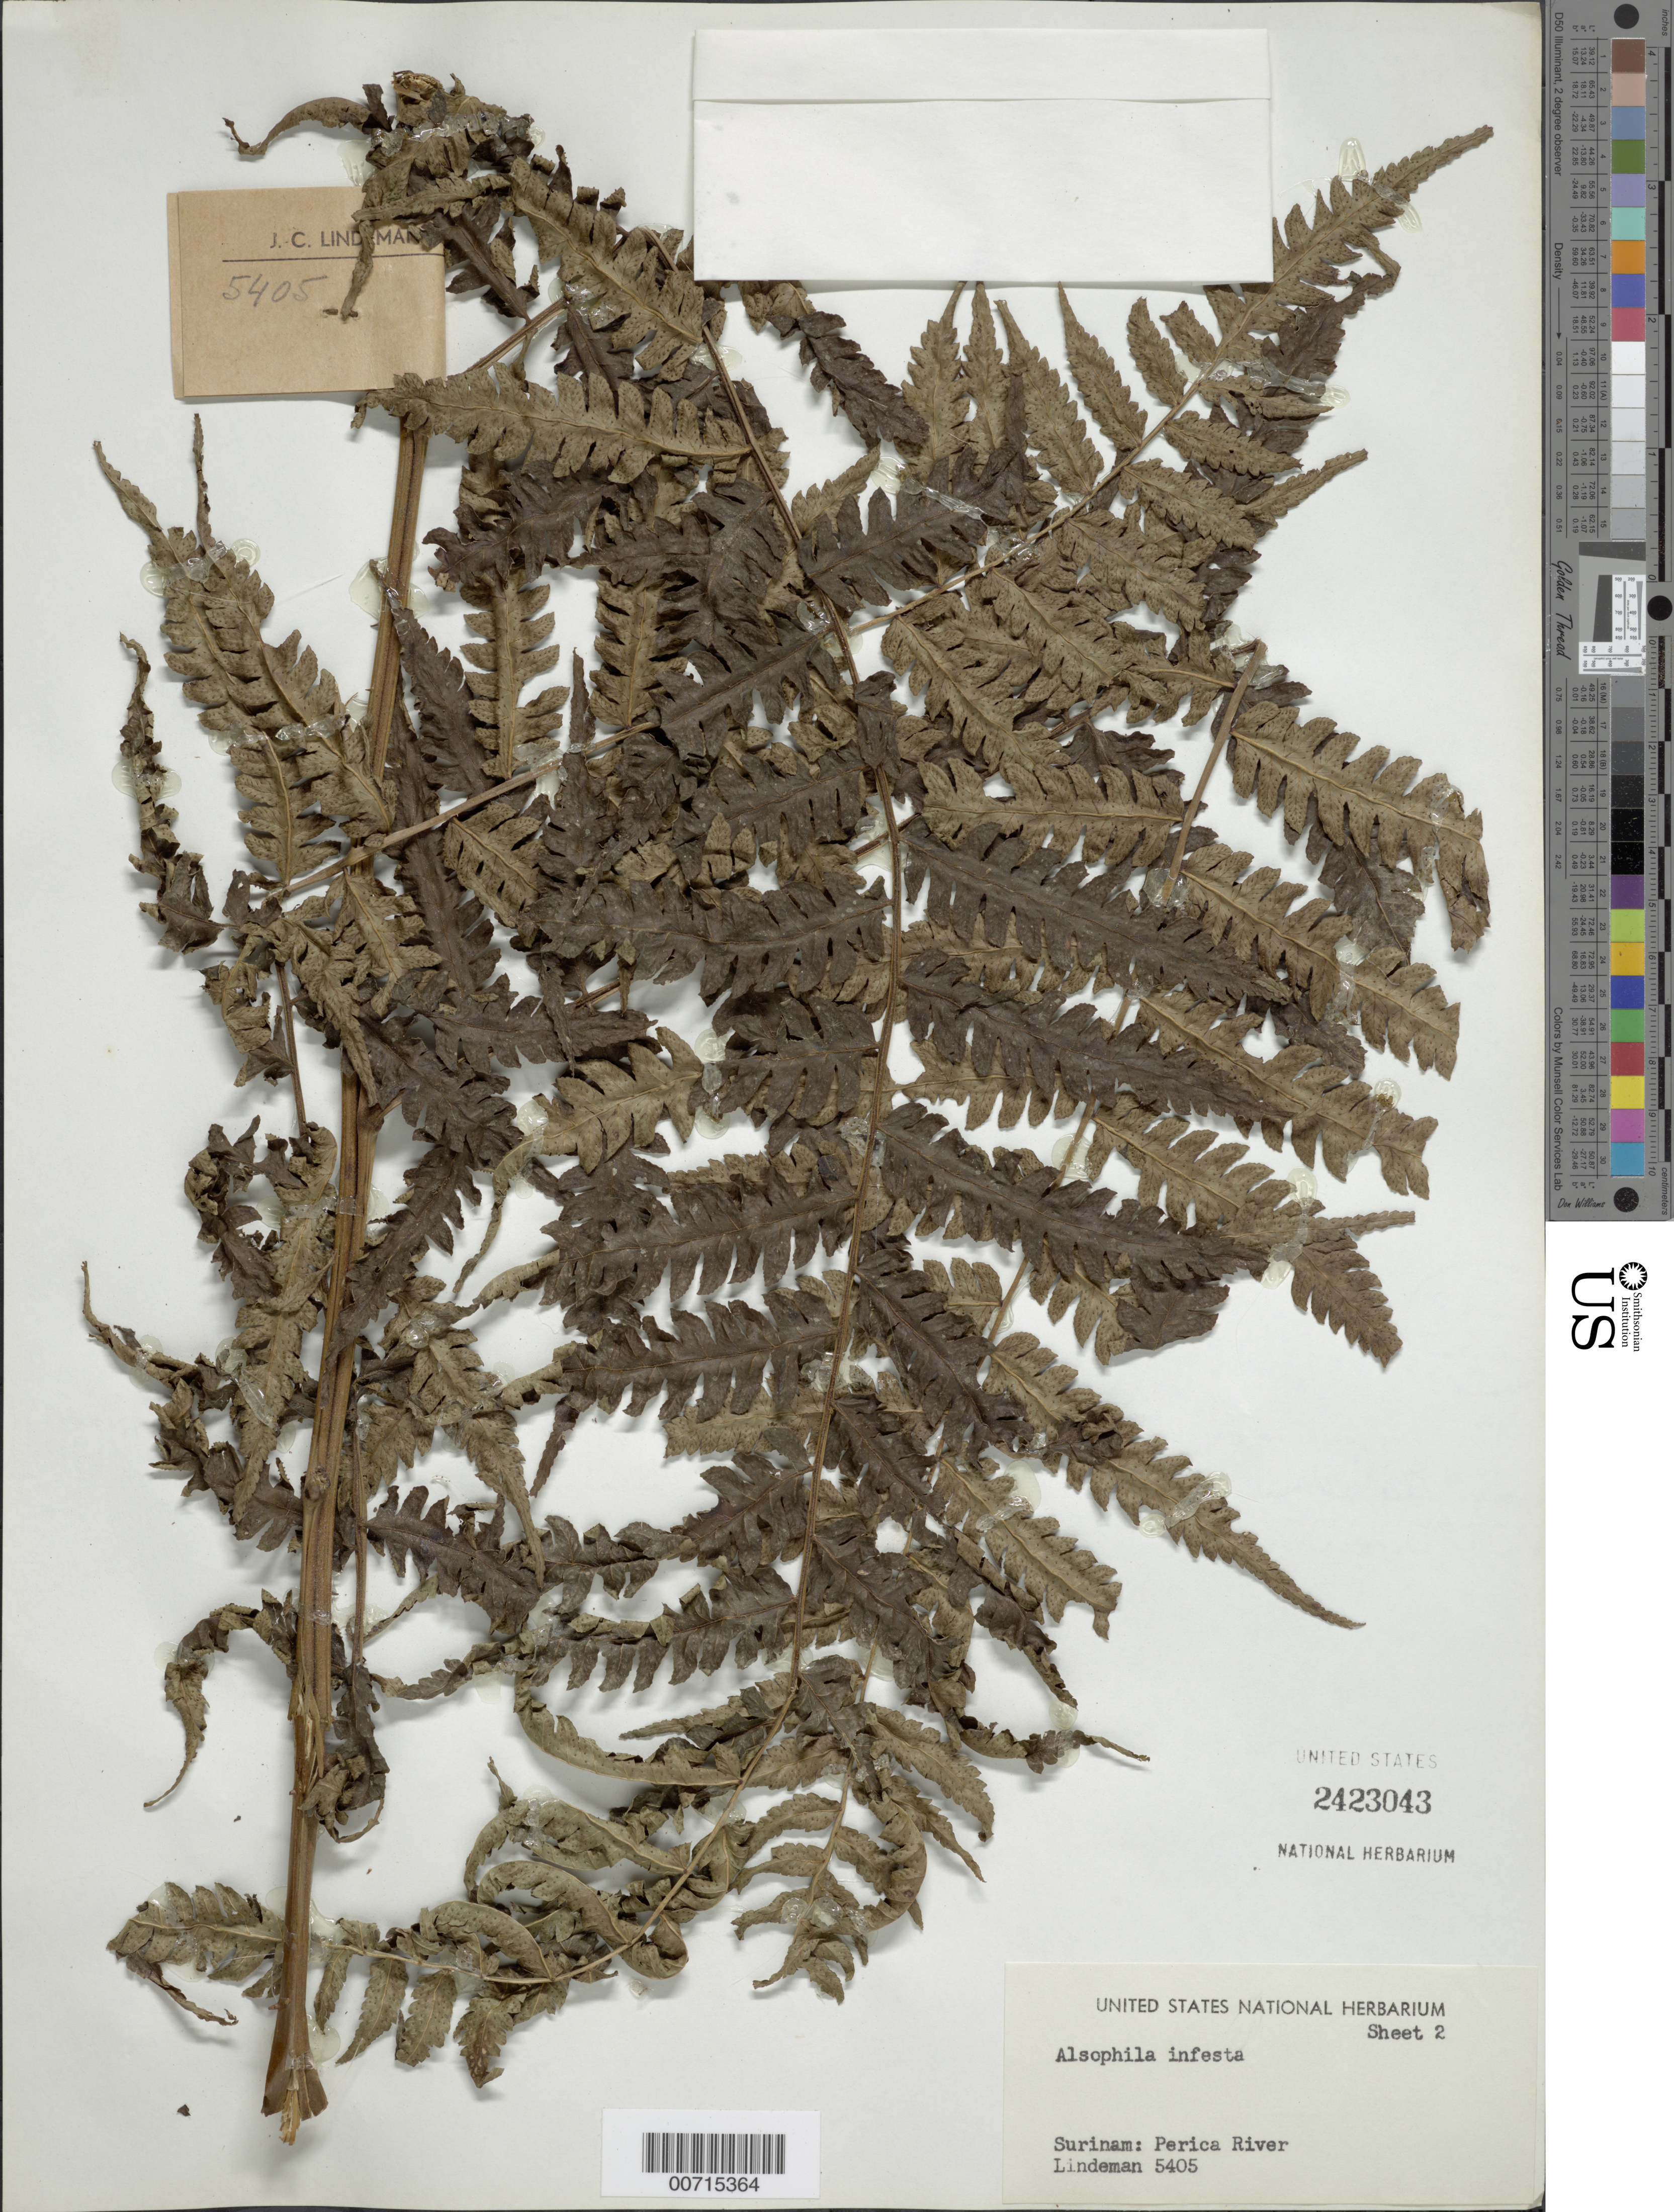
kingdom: Plantae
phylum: Tracheophyta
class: Polypodiopsida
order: Cyatheales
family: Cyatheaceae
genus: Cyathea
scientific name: Cyathea pungens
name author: (Willd.) Domin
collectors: -. Lindeman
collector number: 5405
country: Suriname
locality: Suriman: Perica River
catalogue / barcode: US 2423043